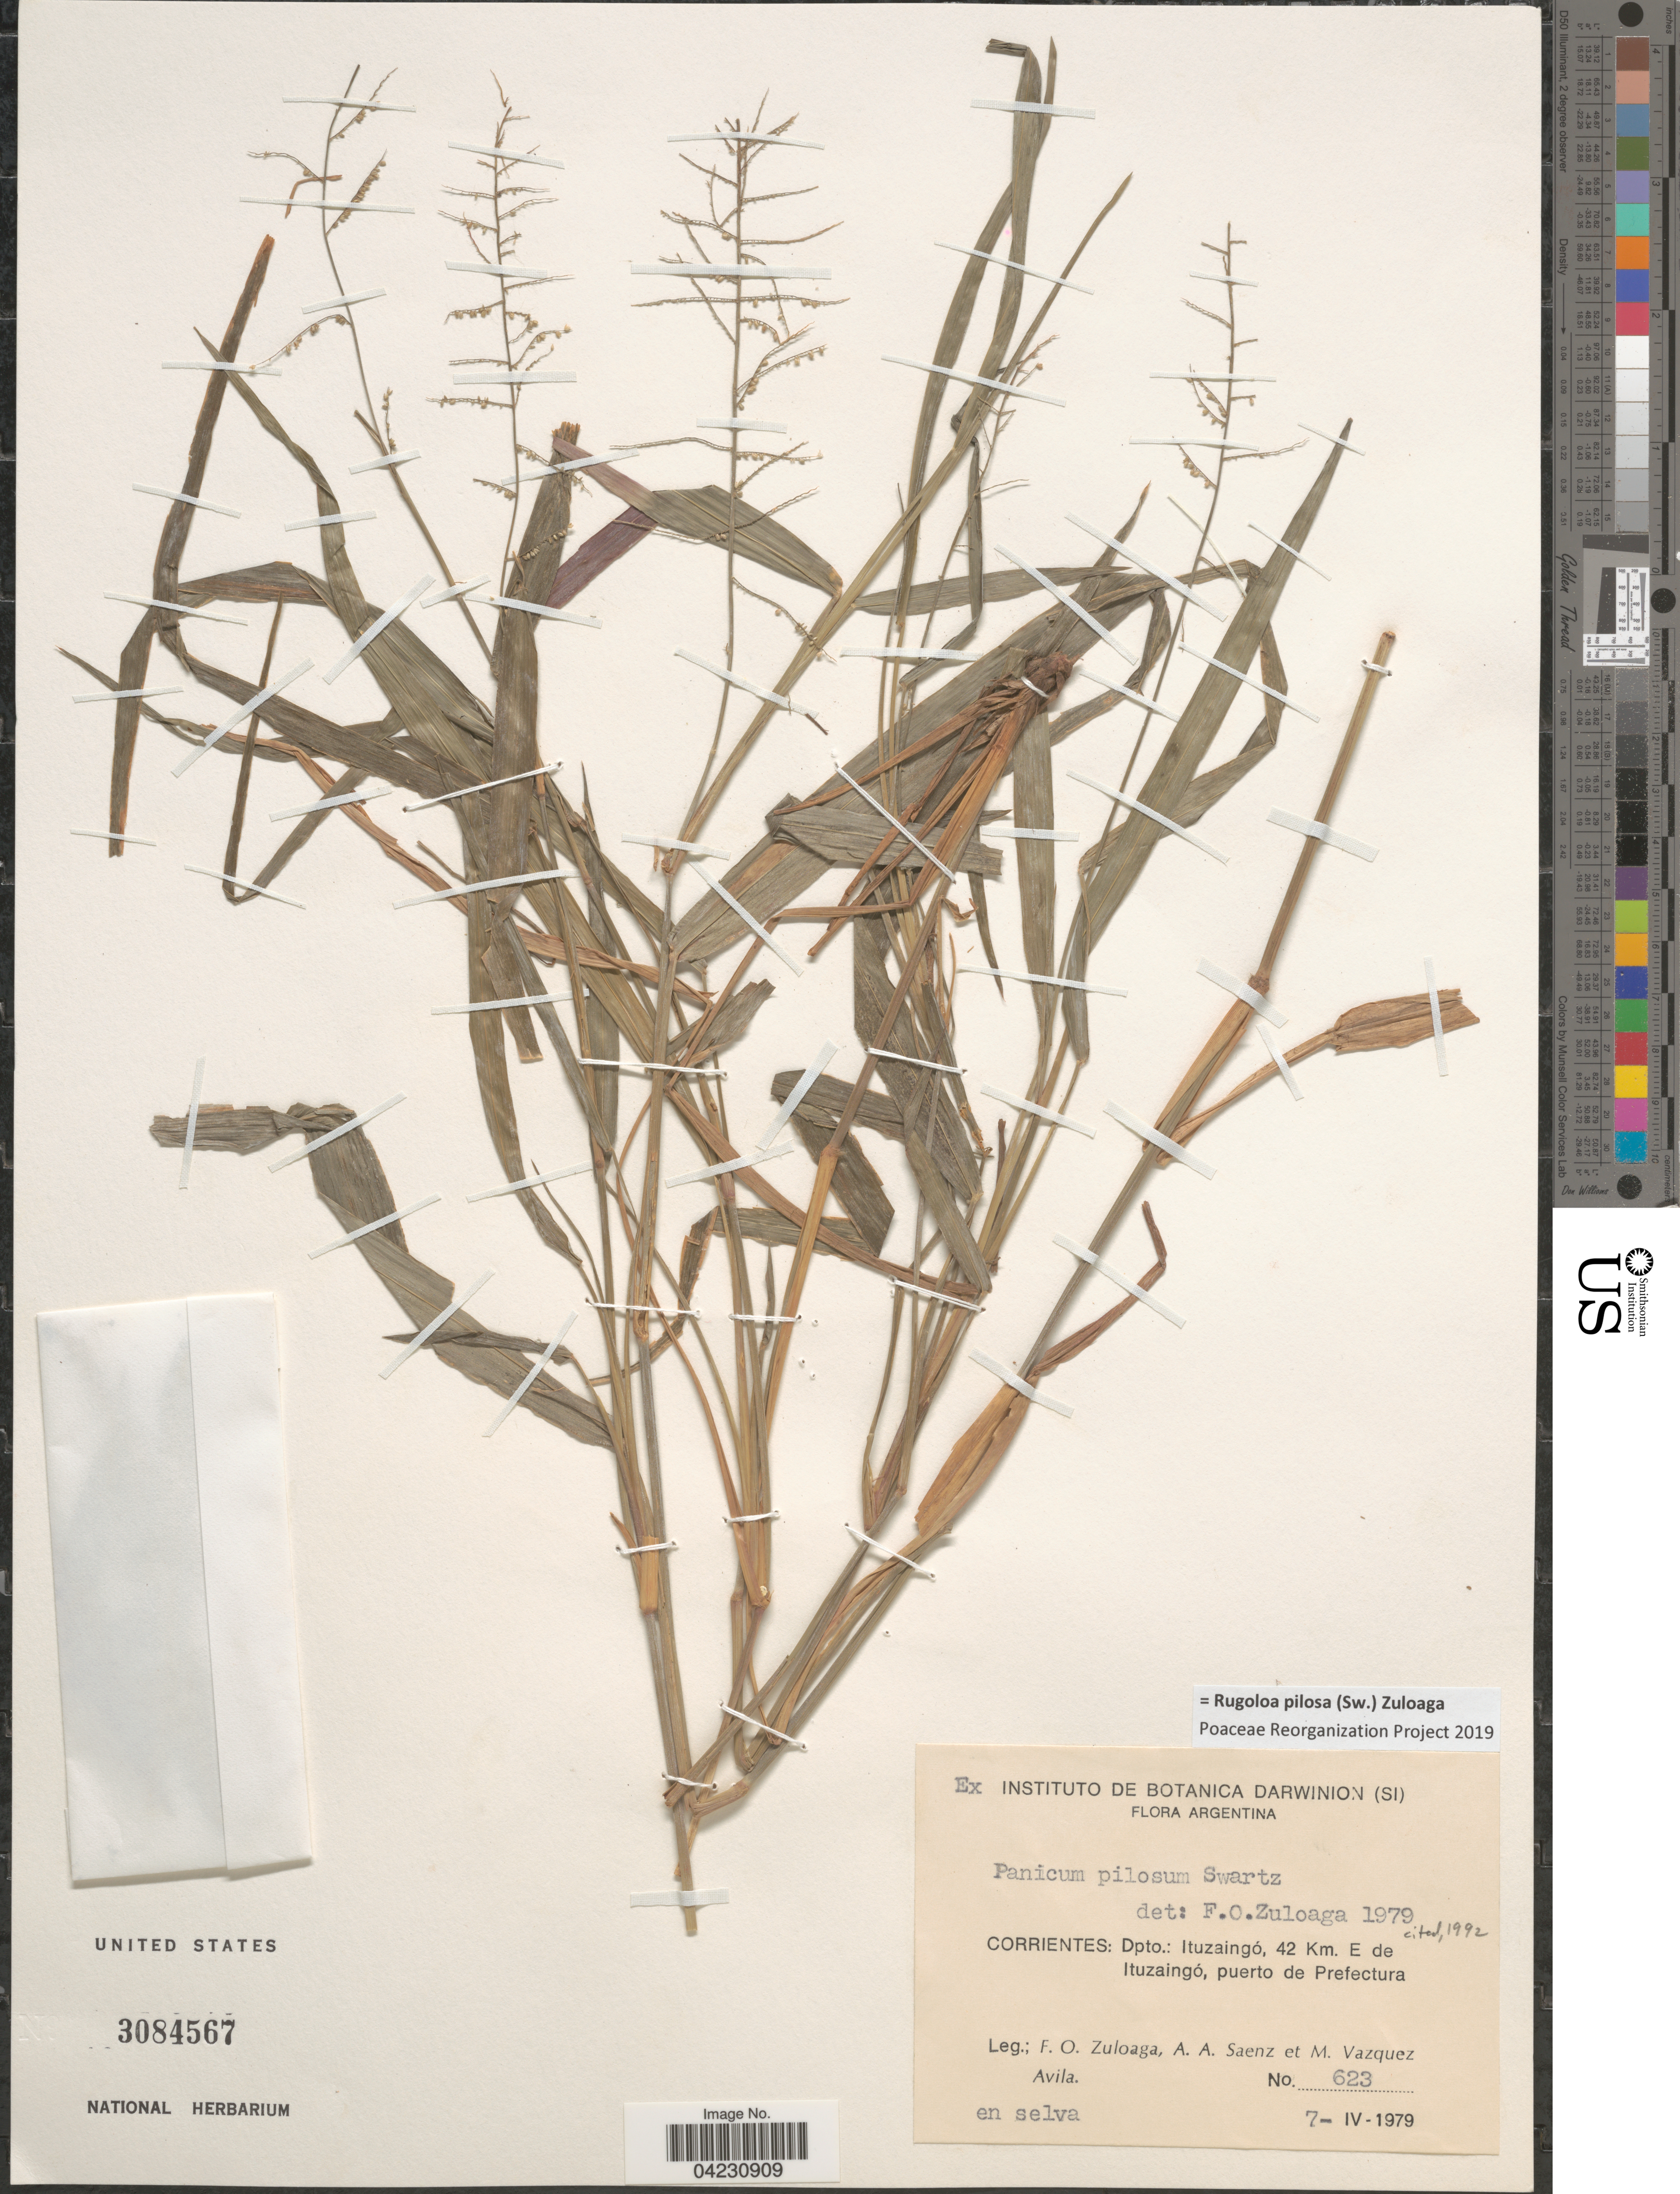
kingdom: Plantae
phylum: Tracheophyta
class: Liliopsida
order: Poales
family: Poaceae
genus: Rugoloa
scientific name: Rugoloa pilosa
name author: (Sw.) Zuloaga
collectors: F. O. Zuloaga, A. A. Saenz & M. D. Vázquez A.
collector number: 623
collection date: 1979-04-07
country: Argentina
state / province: Corrientes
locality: Dpto.: Ituzaingó, 42 Km. E de Ituzaingó, puerto de Prefectura.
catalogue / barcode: US 3084567